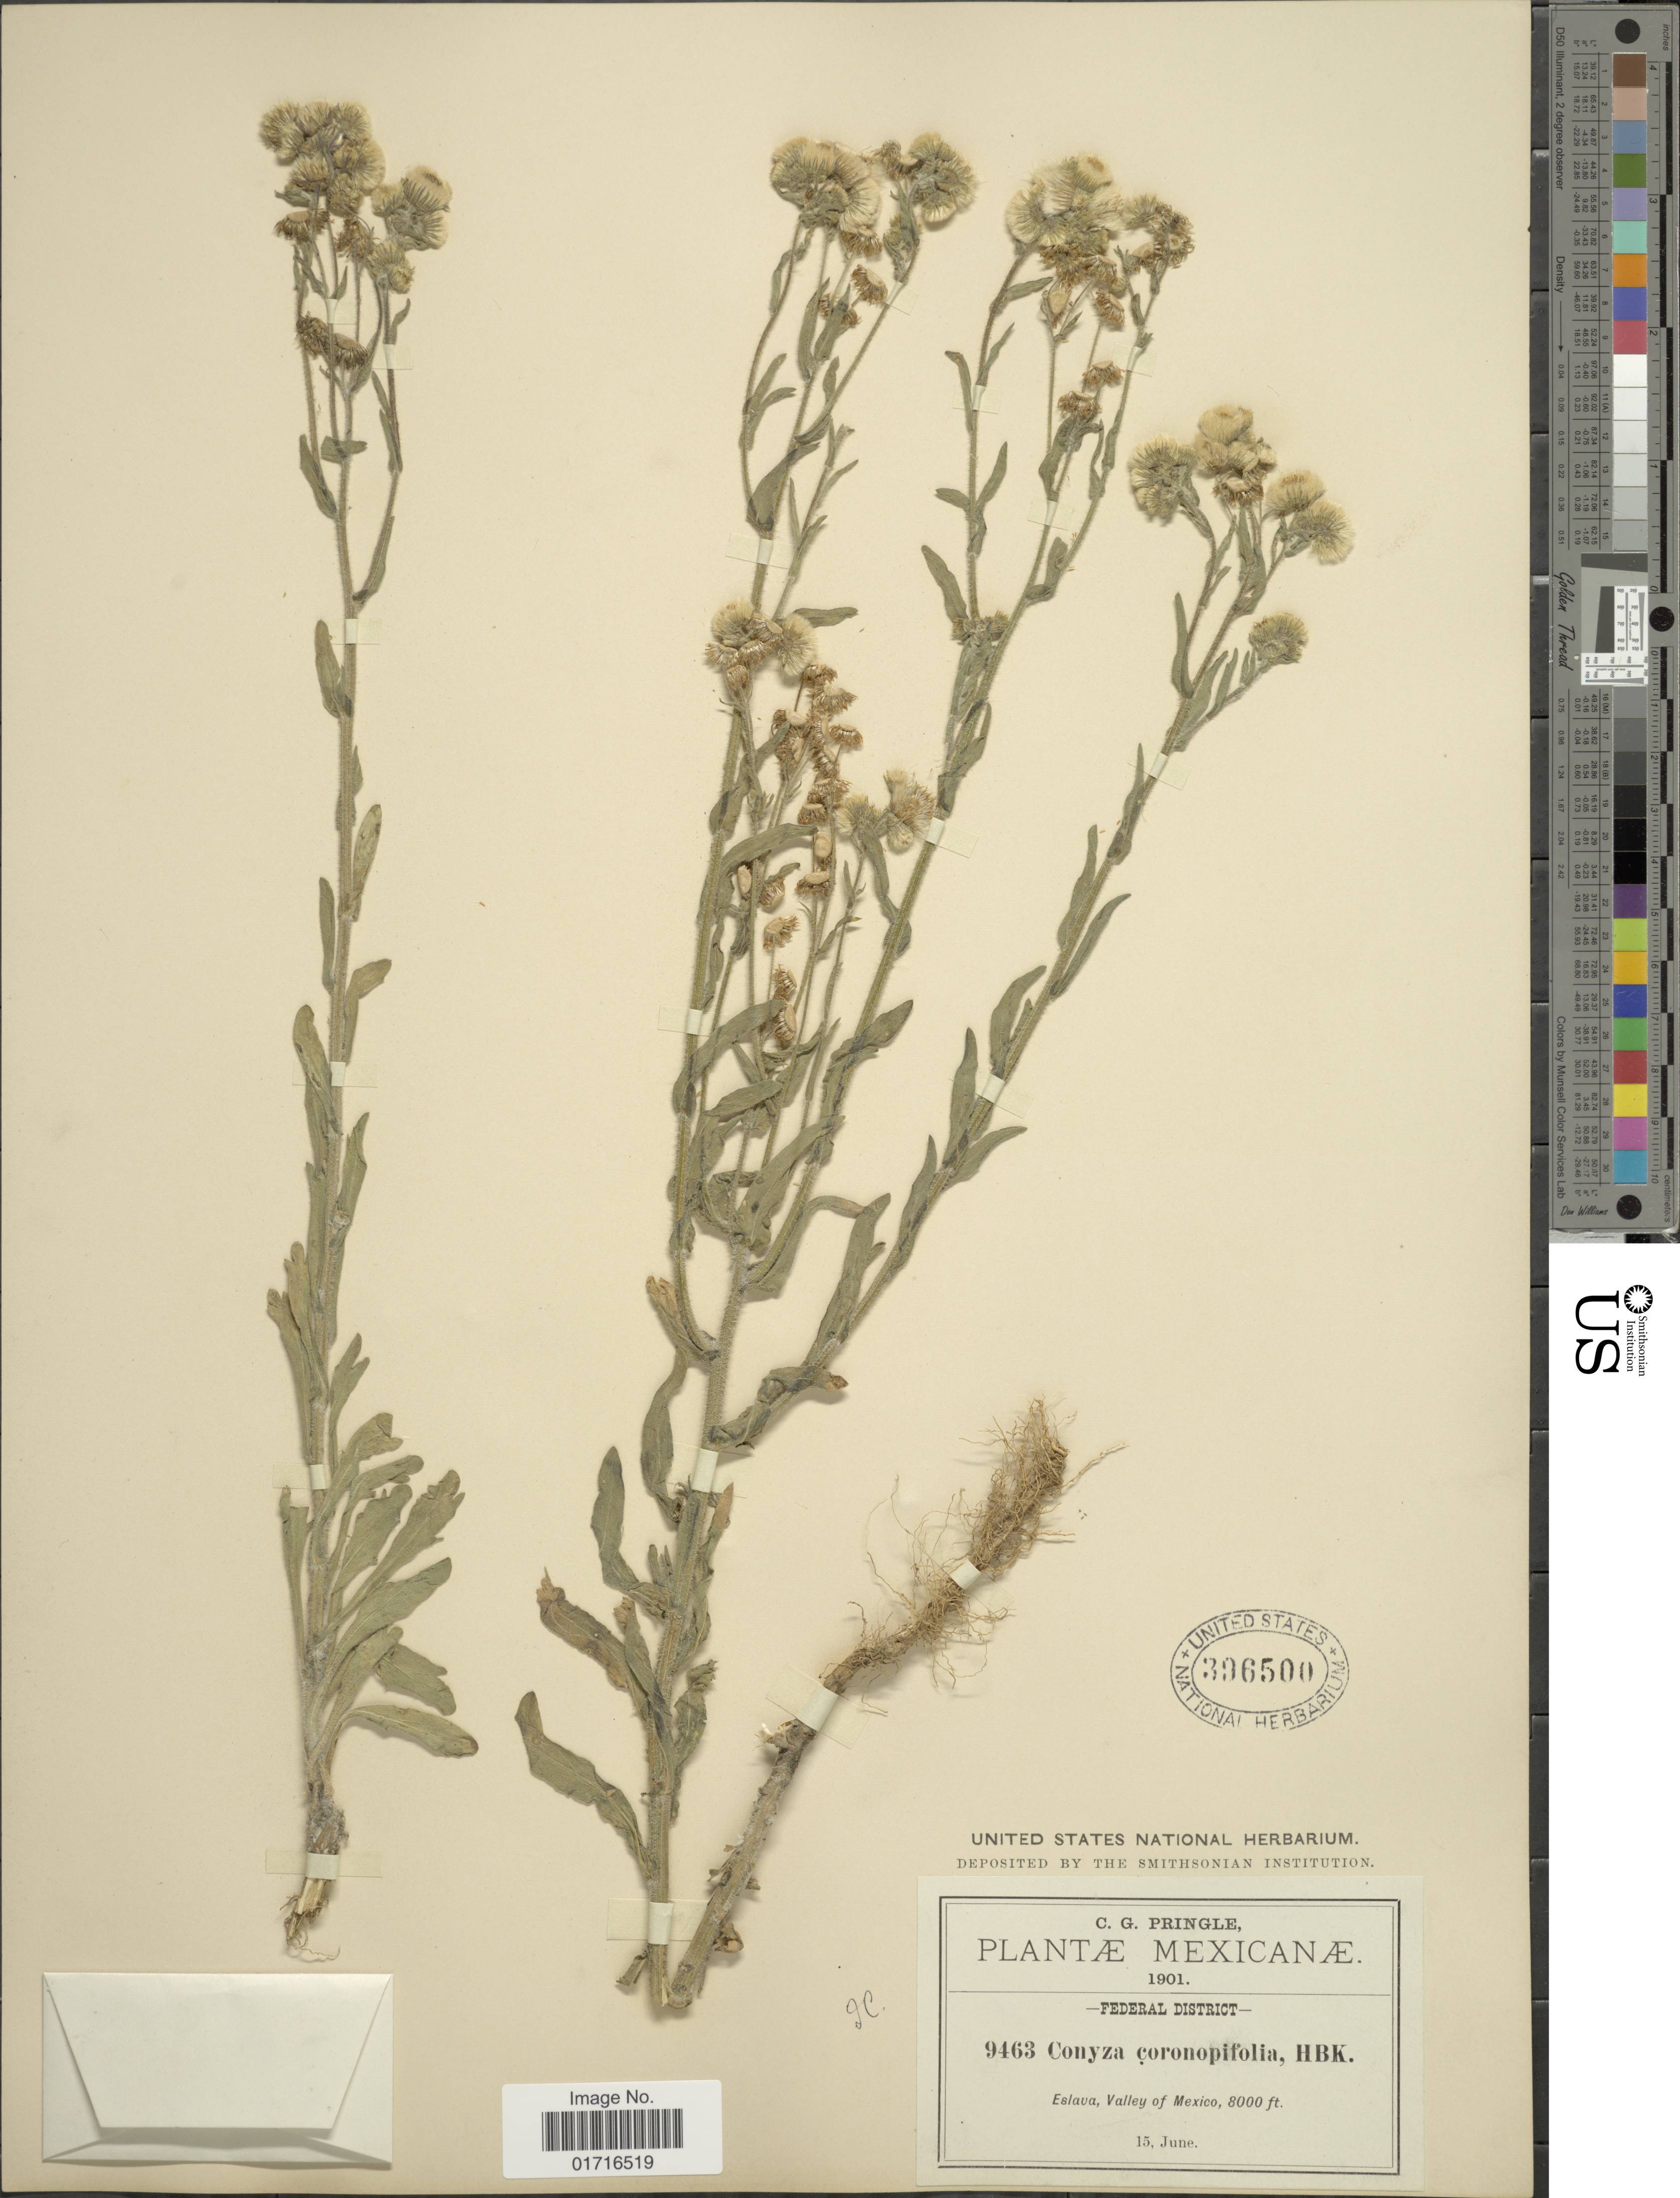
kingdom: Plantae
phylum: Tracheophyta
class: Magnoliopsida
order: Asterales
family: Asteraceae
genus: Conyza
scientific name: Conyza coronopifolia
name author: Kunth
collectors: C. G. Pringle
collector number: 9463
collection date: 1901-06-15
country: Mexico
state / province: Distrito Federal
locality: Eslava, Valley of Mexico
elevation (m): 2438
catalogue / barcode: US 396500